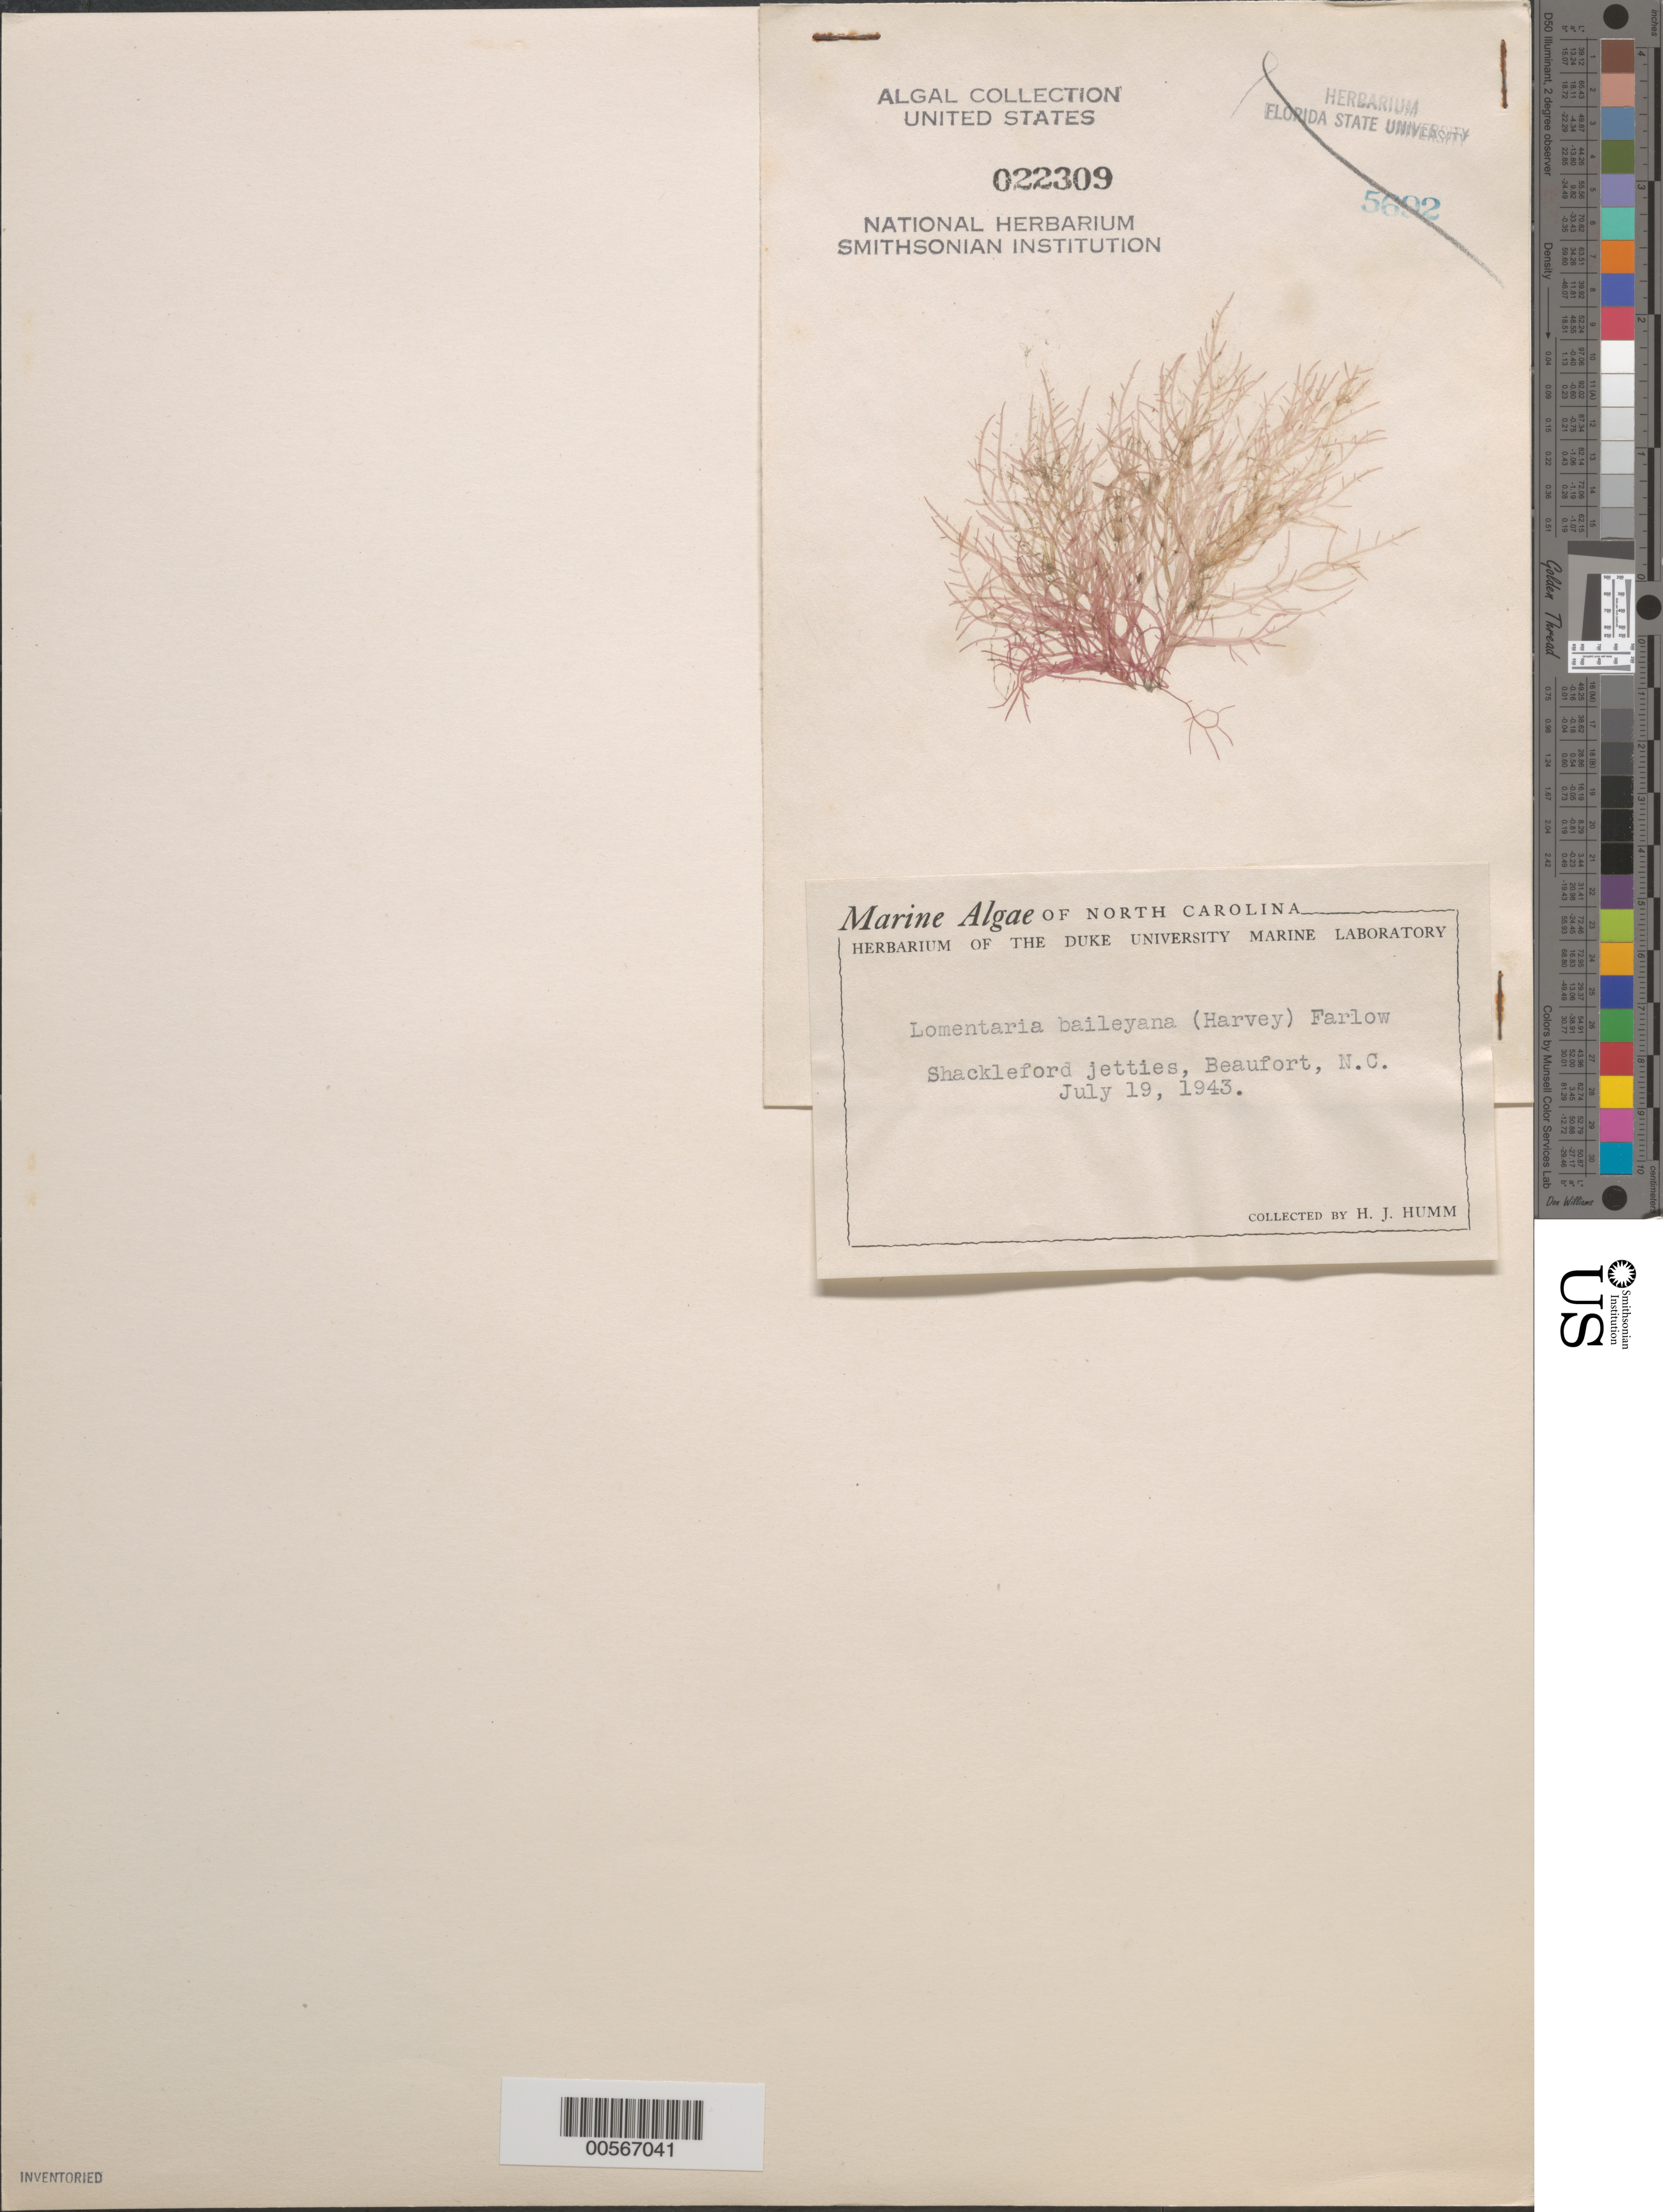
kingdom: Plantae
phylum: Rhodophyta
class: Florideophyceae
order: Rhodymeniales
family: Lomentariaceae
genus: Hooperia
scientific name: Hooperia divaricata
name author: (Durant) M.J. Wynne et al.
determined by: Algae name updating Project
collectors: H. J. Humm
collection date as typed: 19 Jul 1943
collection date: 1943-07-19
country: United States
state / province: North Carolina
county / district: Carteret County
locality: Beaufort, Shackleford jetties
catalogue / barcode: US 22309